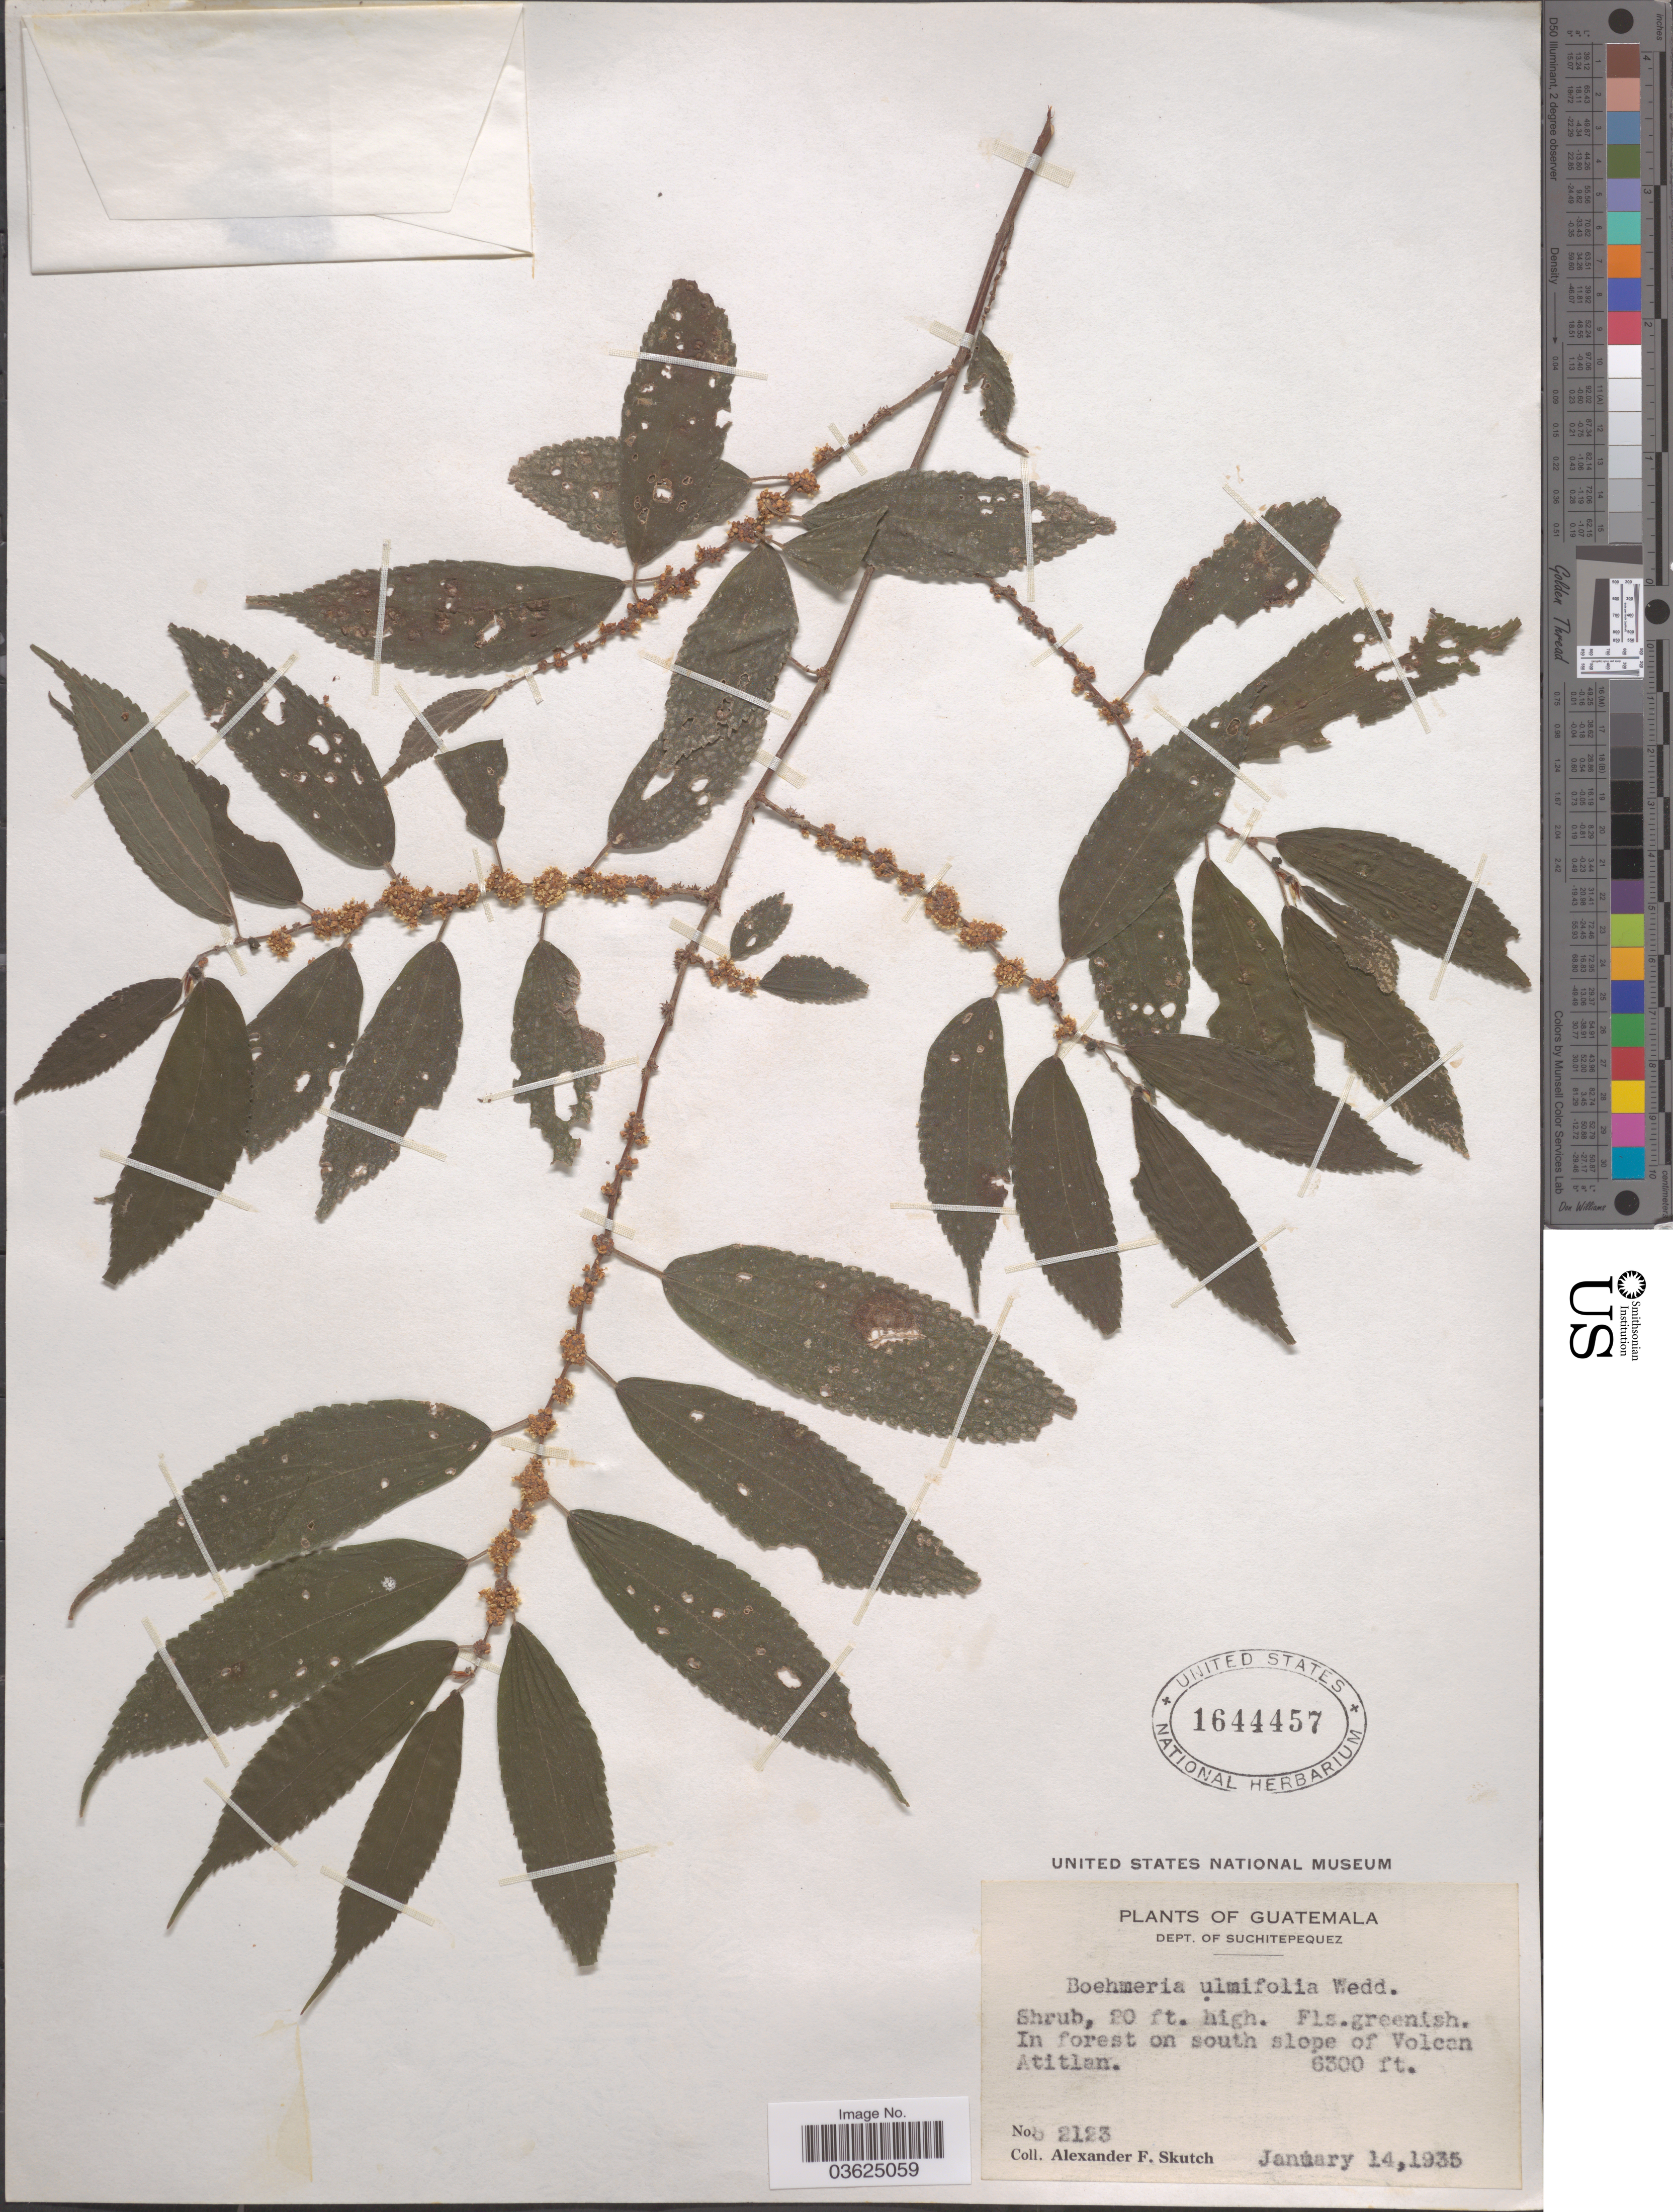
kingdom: Plantae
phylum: Tracheophyta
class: Magnoliopsida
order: Rosales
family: Urticaceae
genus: Boehmeria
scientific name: Boehmeria ulmifolia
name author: Wedd.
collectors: A. F. Skutch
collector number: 2123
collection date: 1935-01-14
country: Guatemala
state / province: Suchitepequez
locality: Dept. of Suchitepequez. In forest on south slope of Volcan Atitlan.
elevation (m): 1920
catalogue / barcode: US 1644457